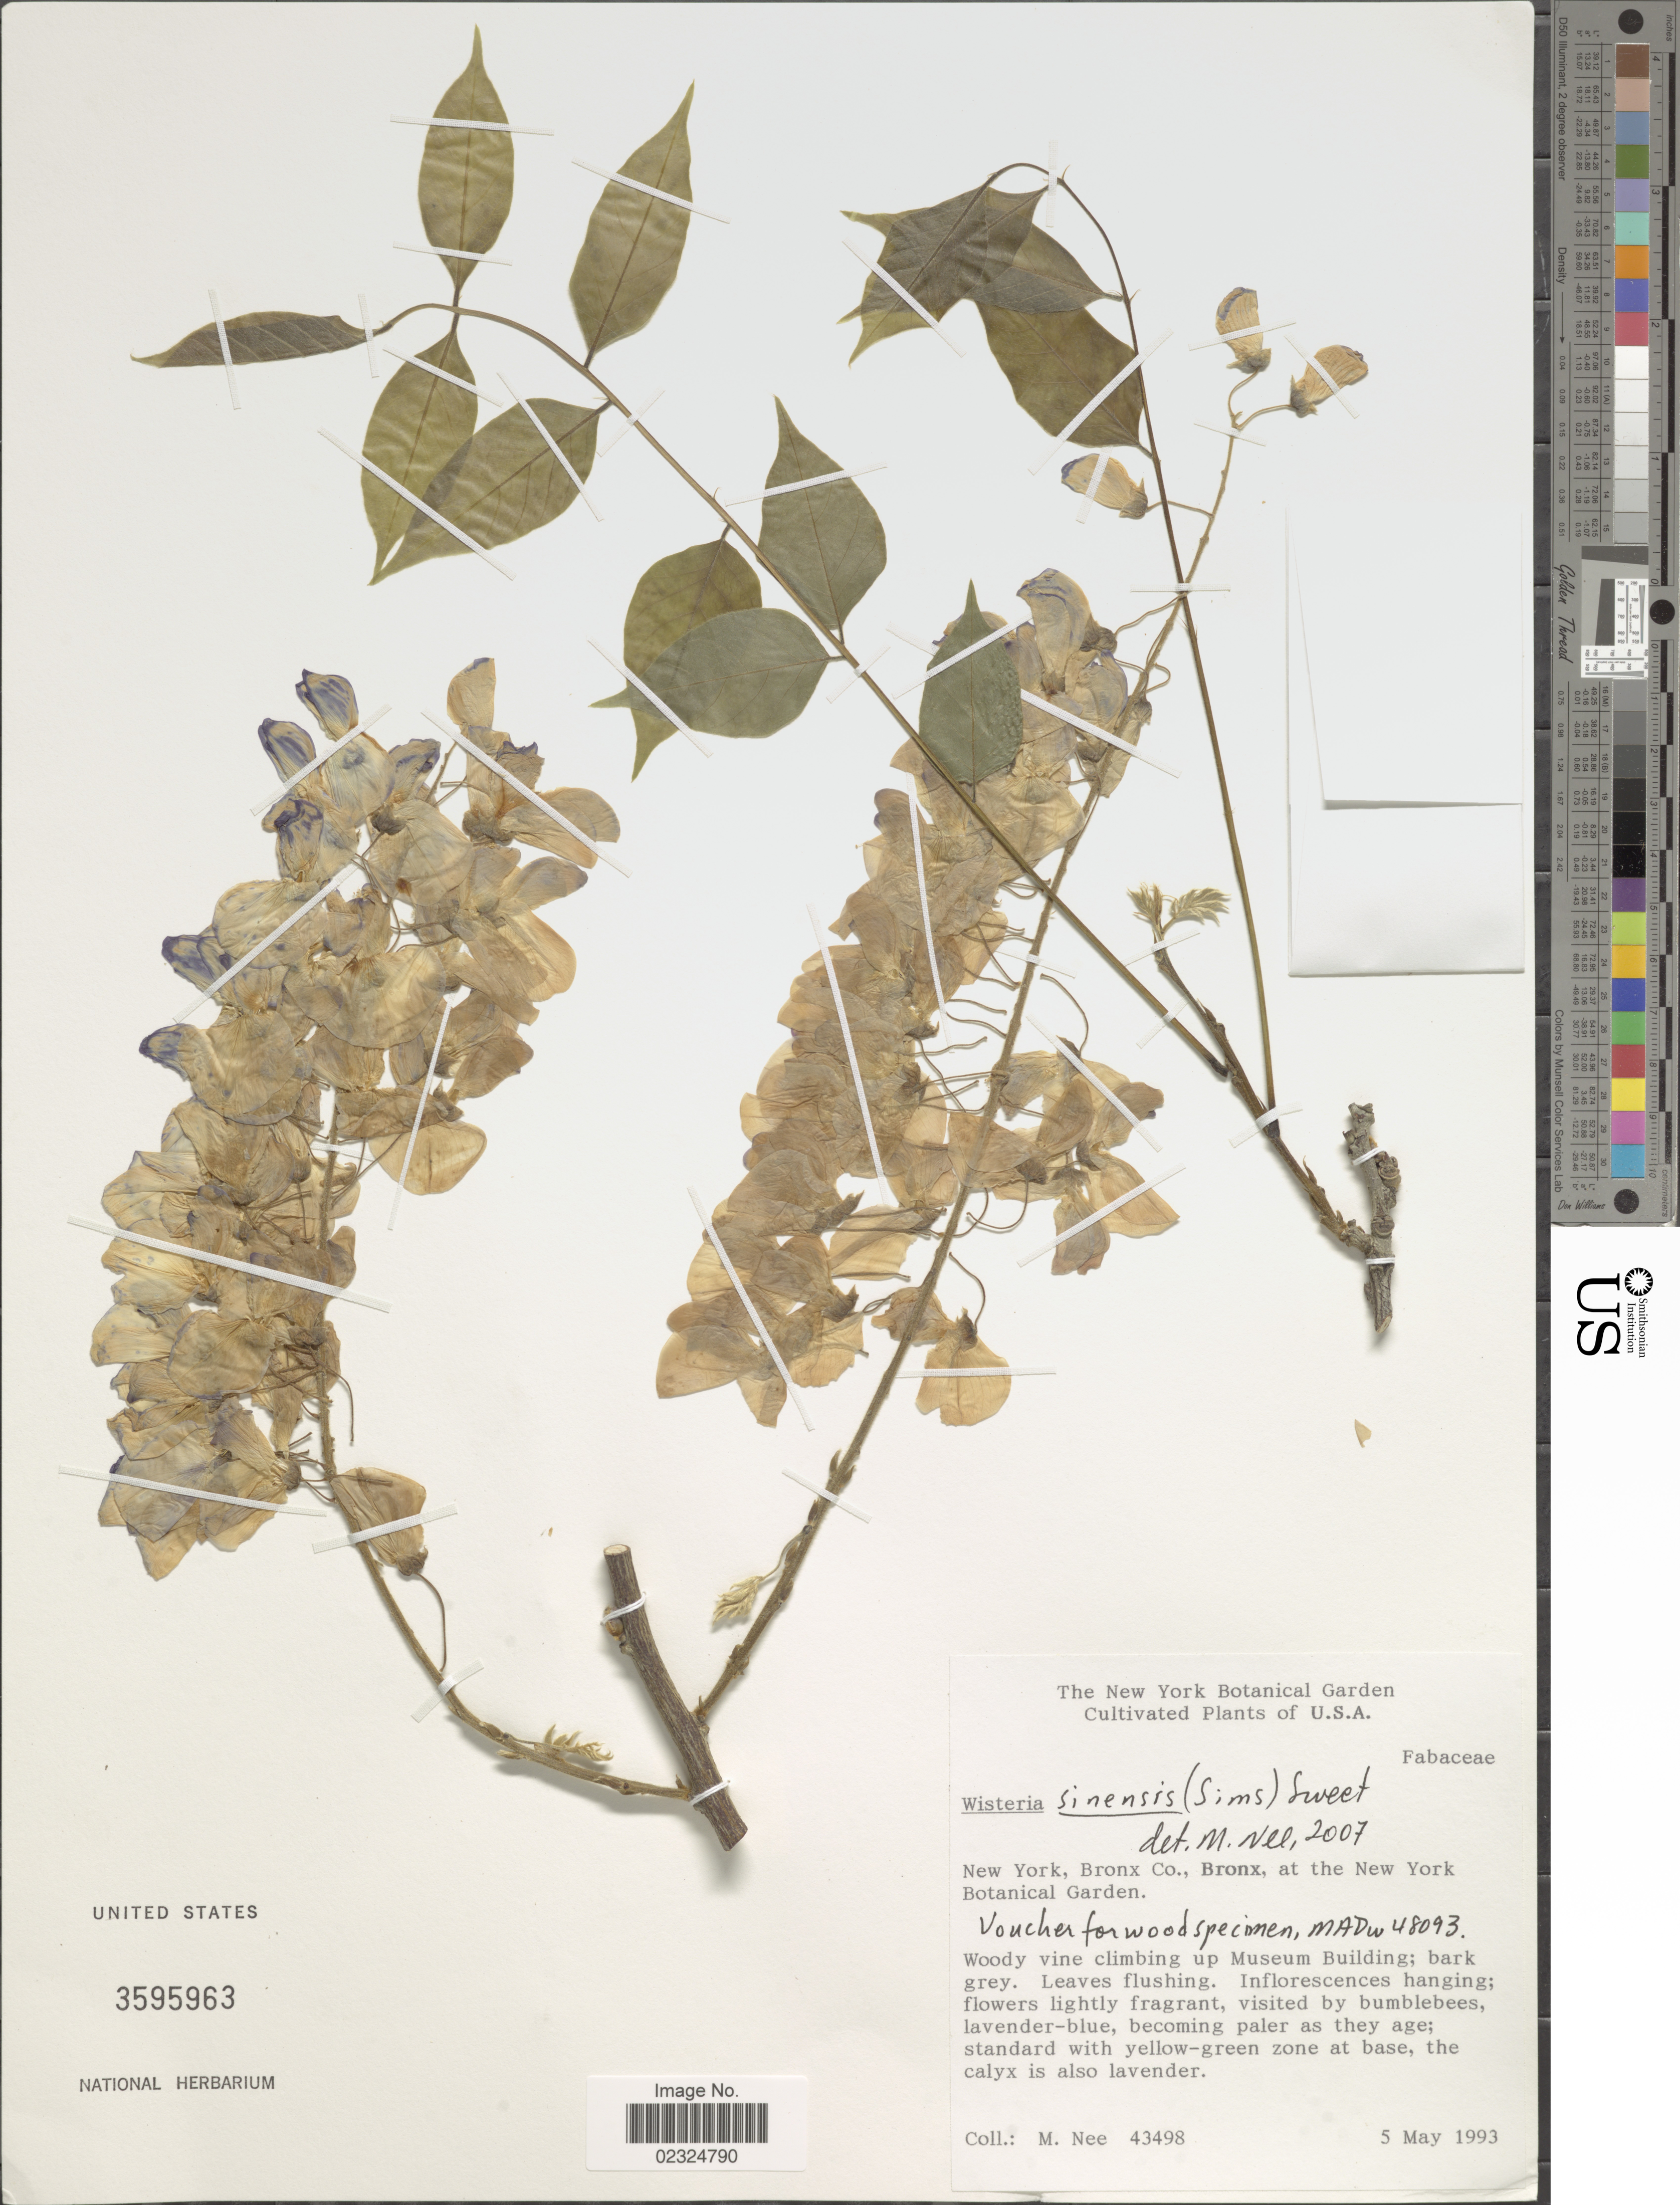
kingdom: Plantae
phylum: Tracheophyta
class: Magnoliopsida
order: Fabales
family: Fabaceae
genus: Wisteria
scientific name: Wisteria sinensis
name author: (Sims) DC.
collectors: M. Nee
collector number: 43498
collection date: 1993-05-05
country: United States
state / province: New York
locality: Bronx Co., Bronx at the New York Botanical Garden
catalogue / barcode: US 3595963